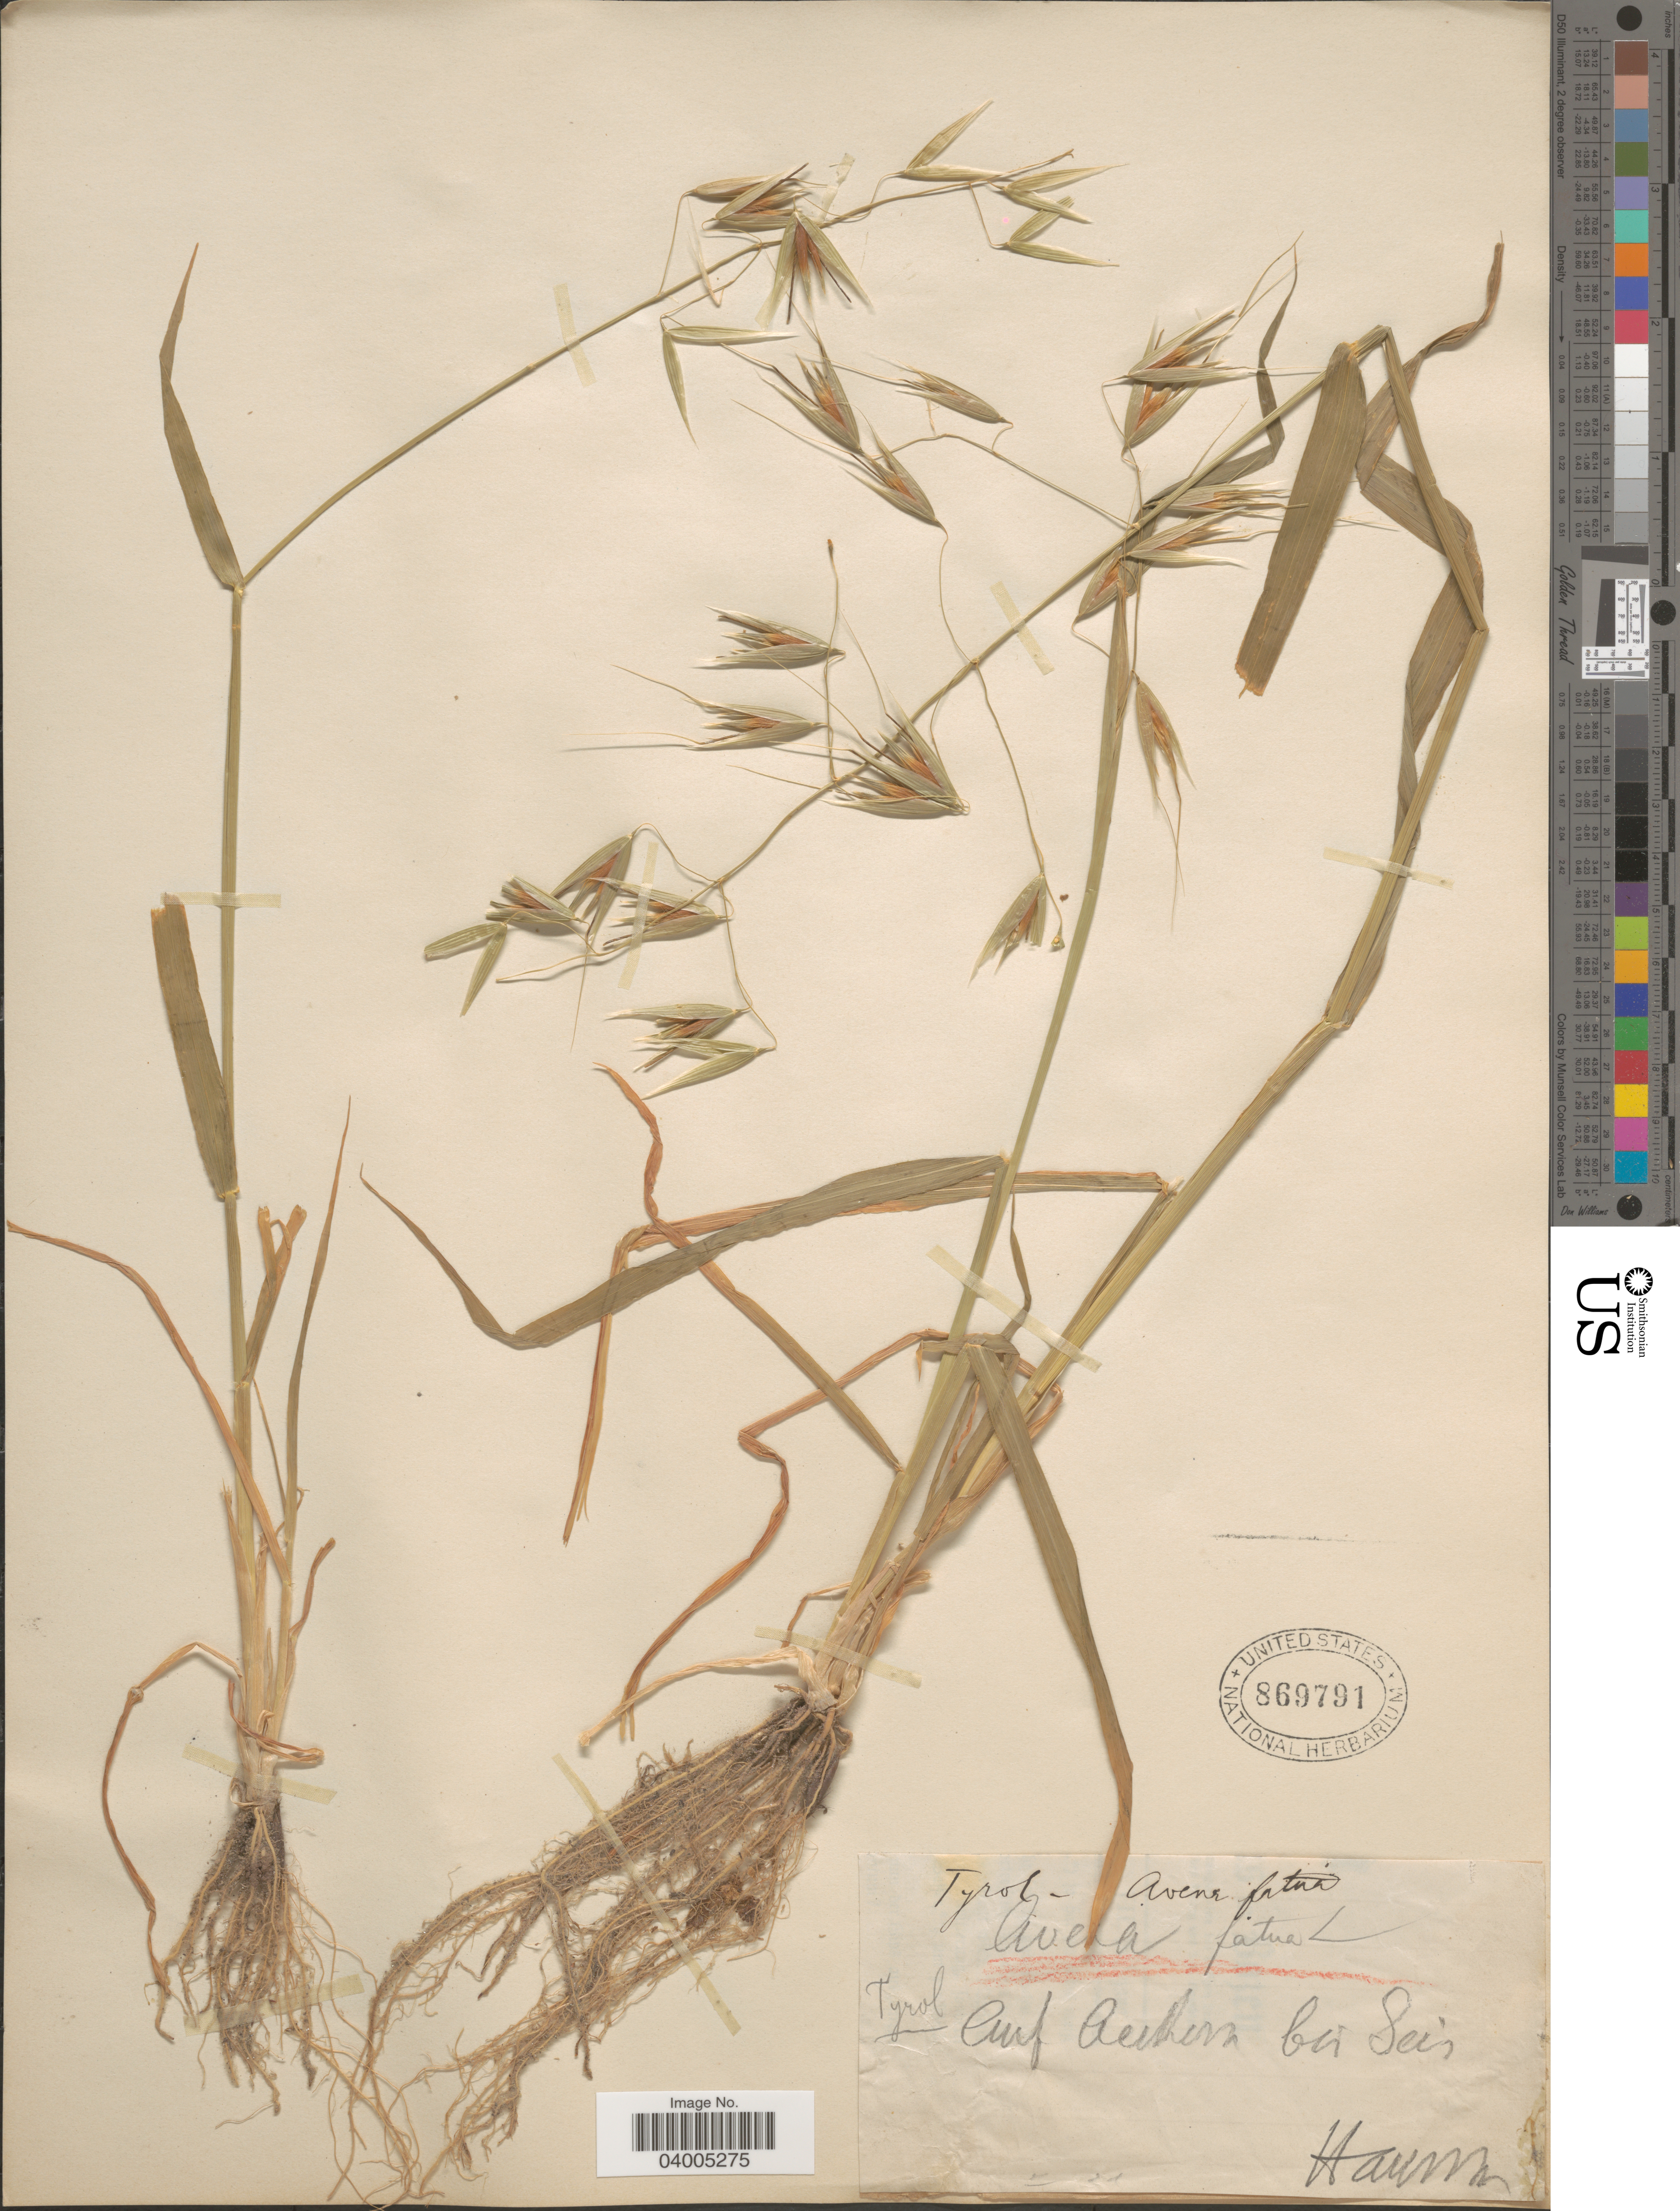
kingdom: Plantae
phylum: Tracheophyta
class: Liliopsida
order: Poales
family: Poaceae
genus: Avena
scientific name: Avena fatua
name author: L.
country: Italy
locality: Tyrol auf Anhern bei Seis. [interpreted]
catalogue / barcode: US 869791